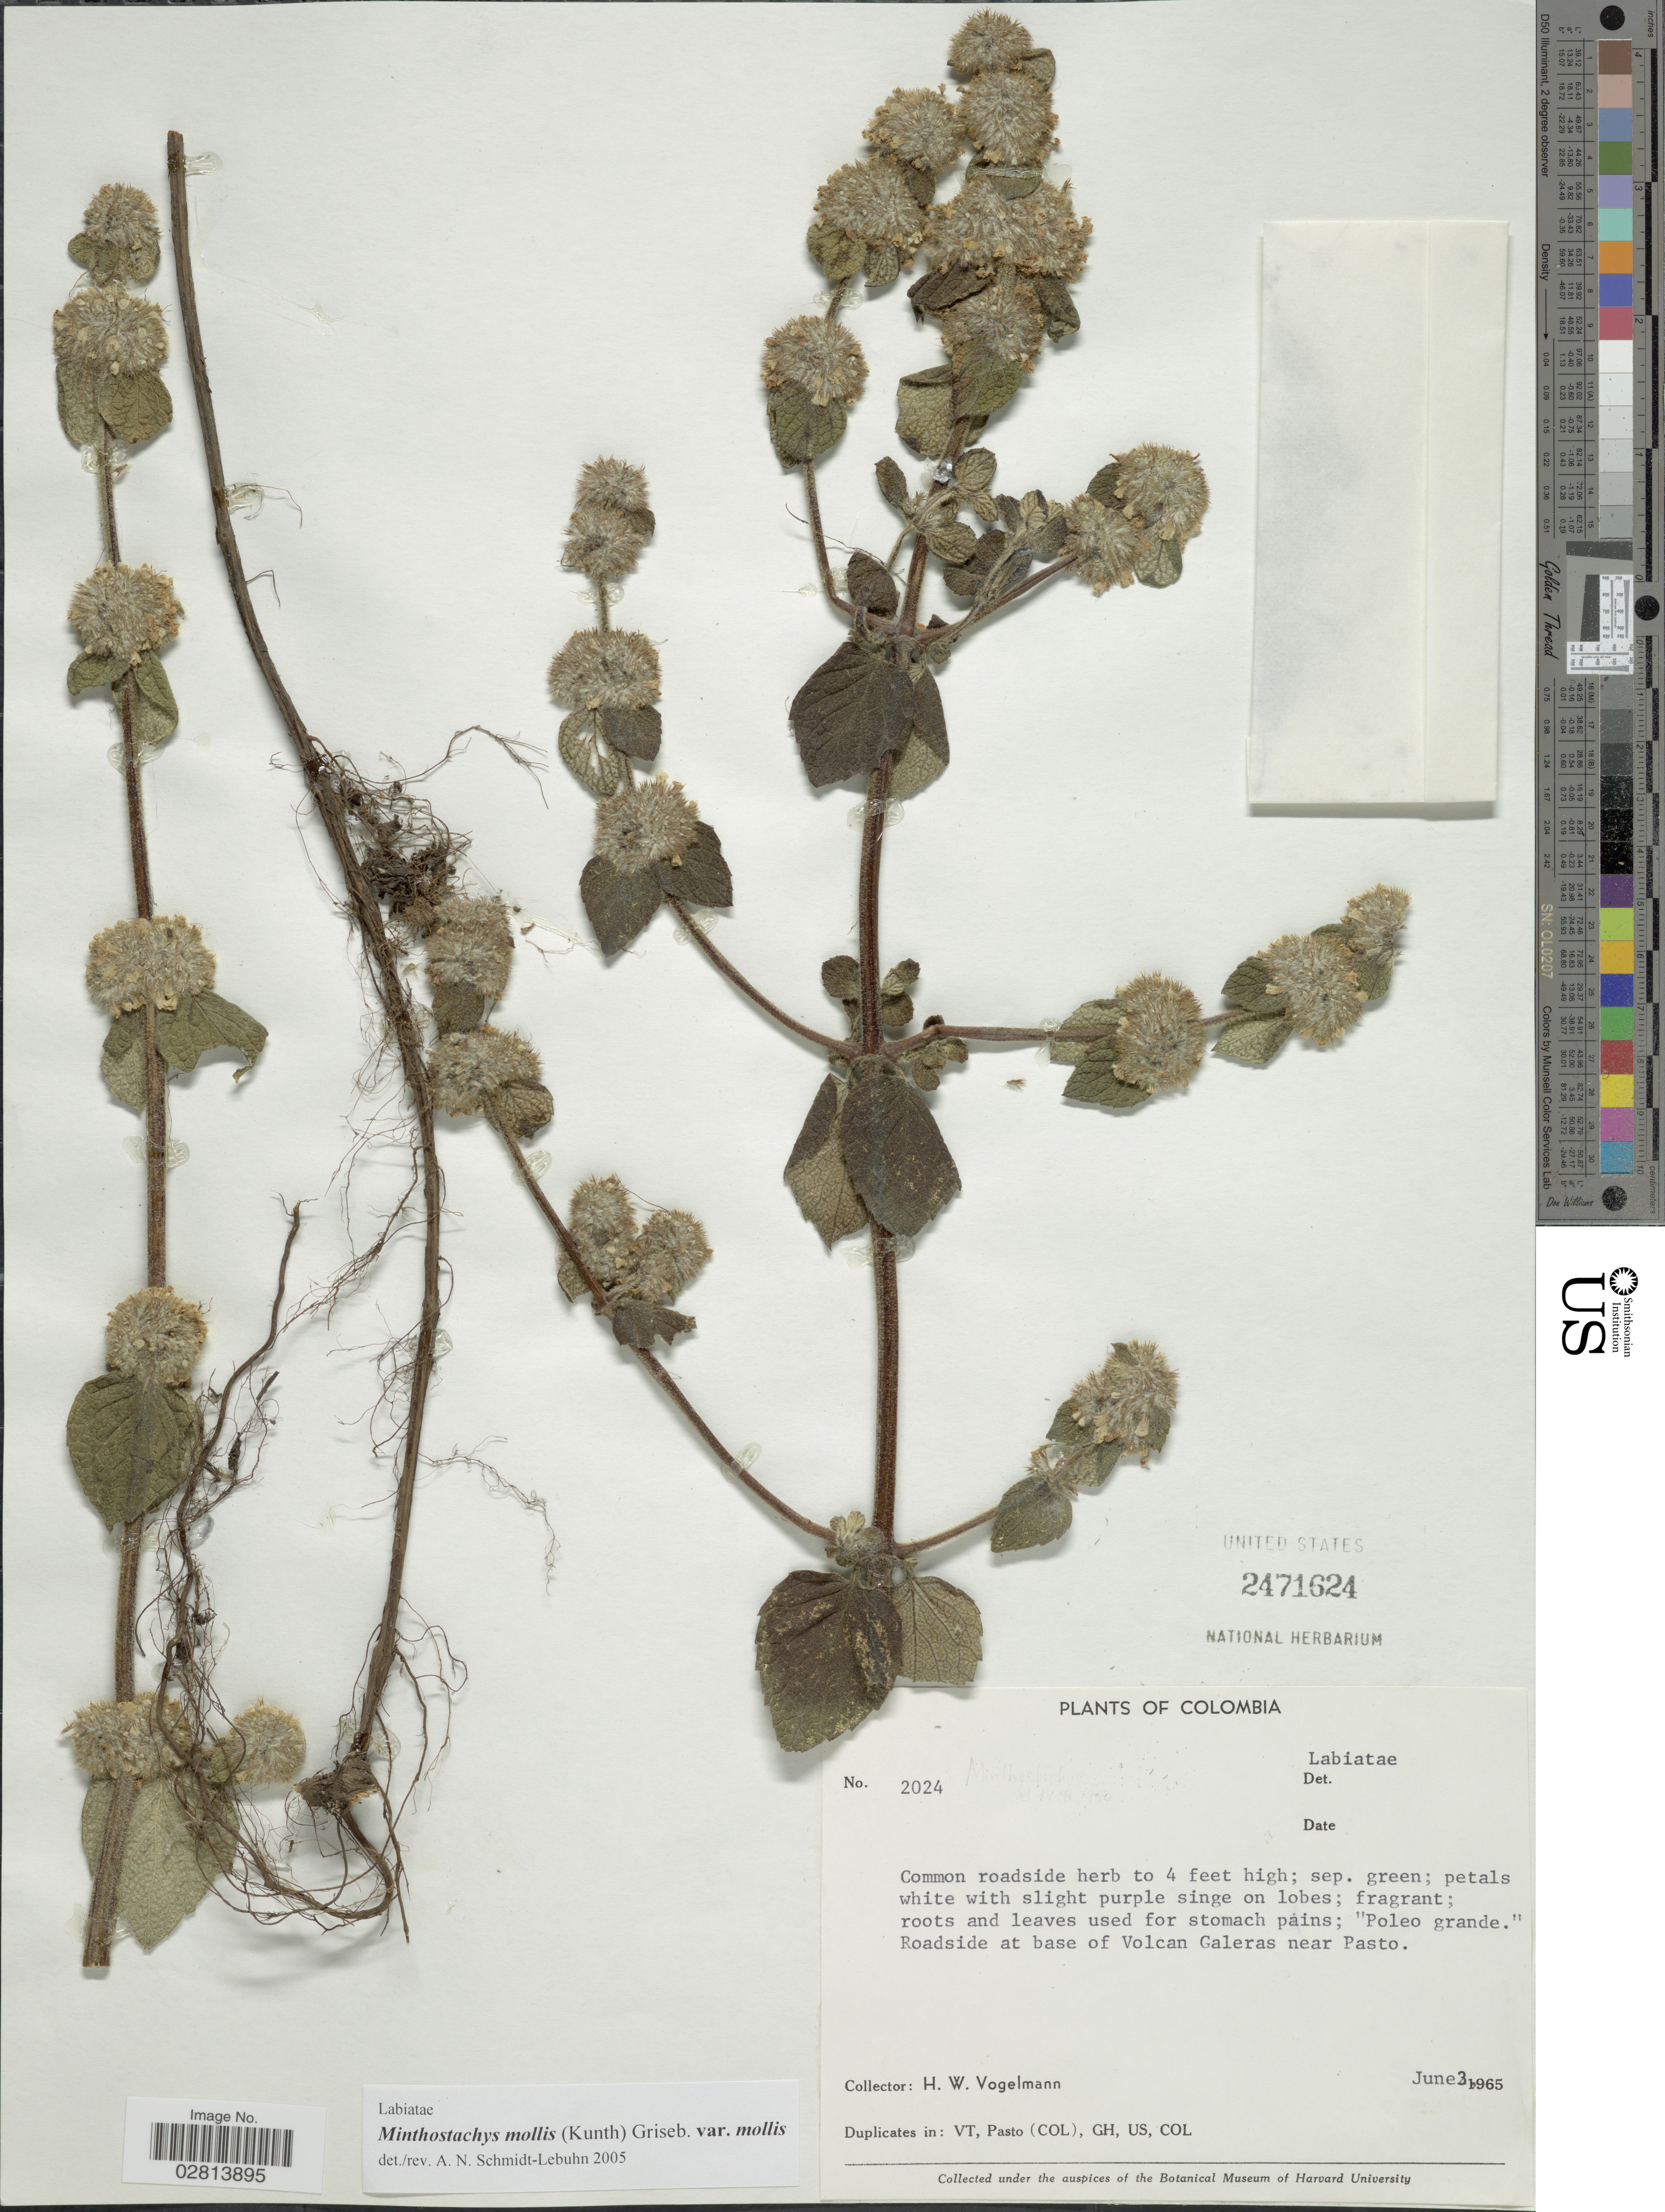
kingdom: Plantae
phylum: Tracheophyta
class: Magnoliopsida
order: Lamiales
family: Lamiaceae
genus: Minthostachys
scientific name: Minthostachys mollis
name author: (Kunth) Griseb.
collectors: H. Vogelmann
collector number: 2024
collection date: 1965-06-03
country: Colombia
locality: Roadside at base of Volcan Galeras near Pasto.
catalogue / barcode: US 2471624